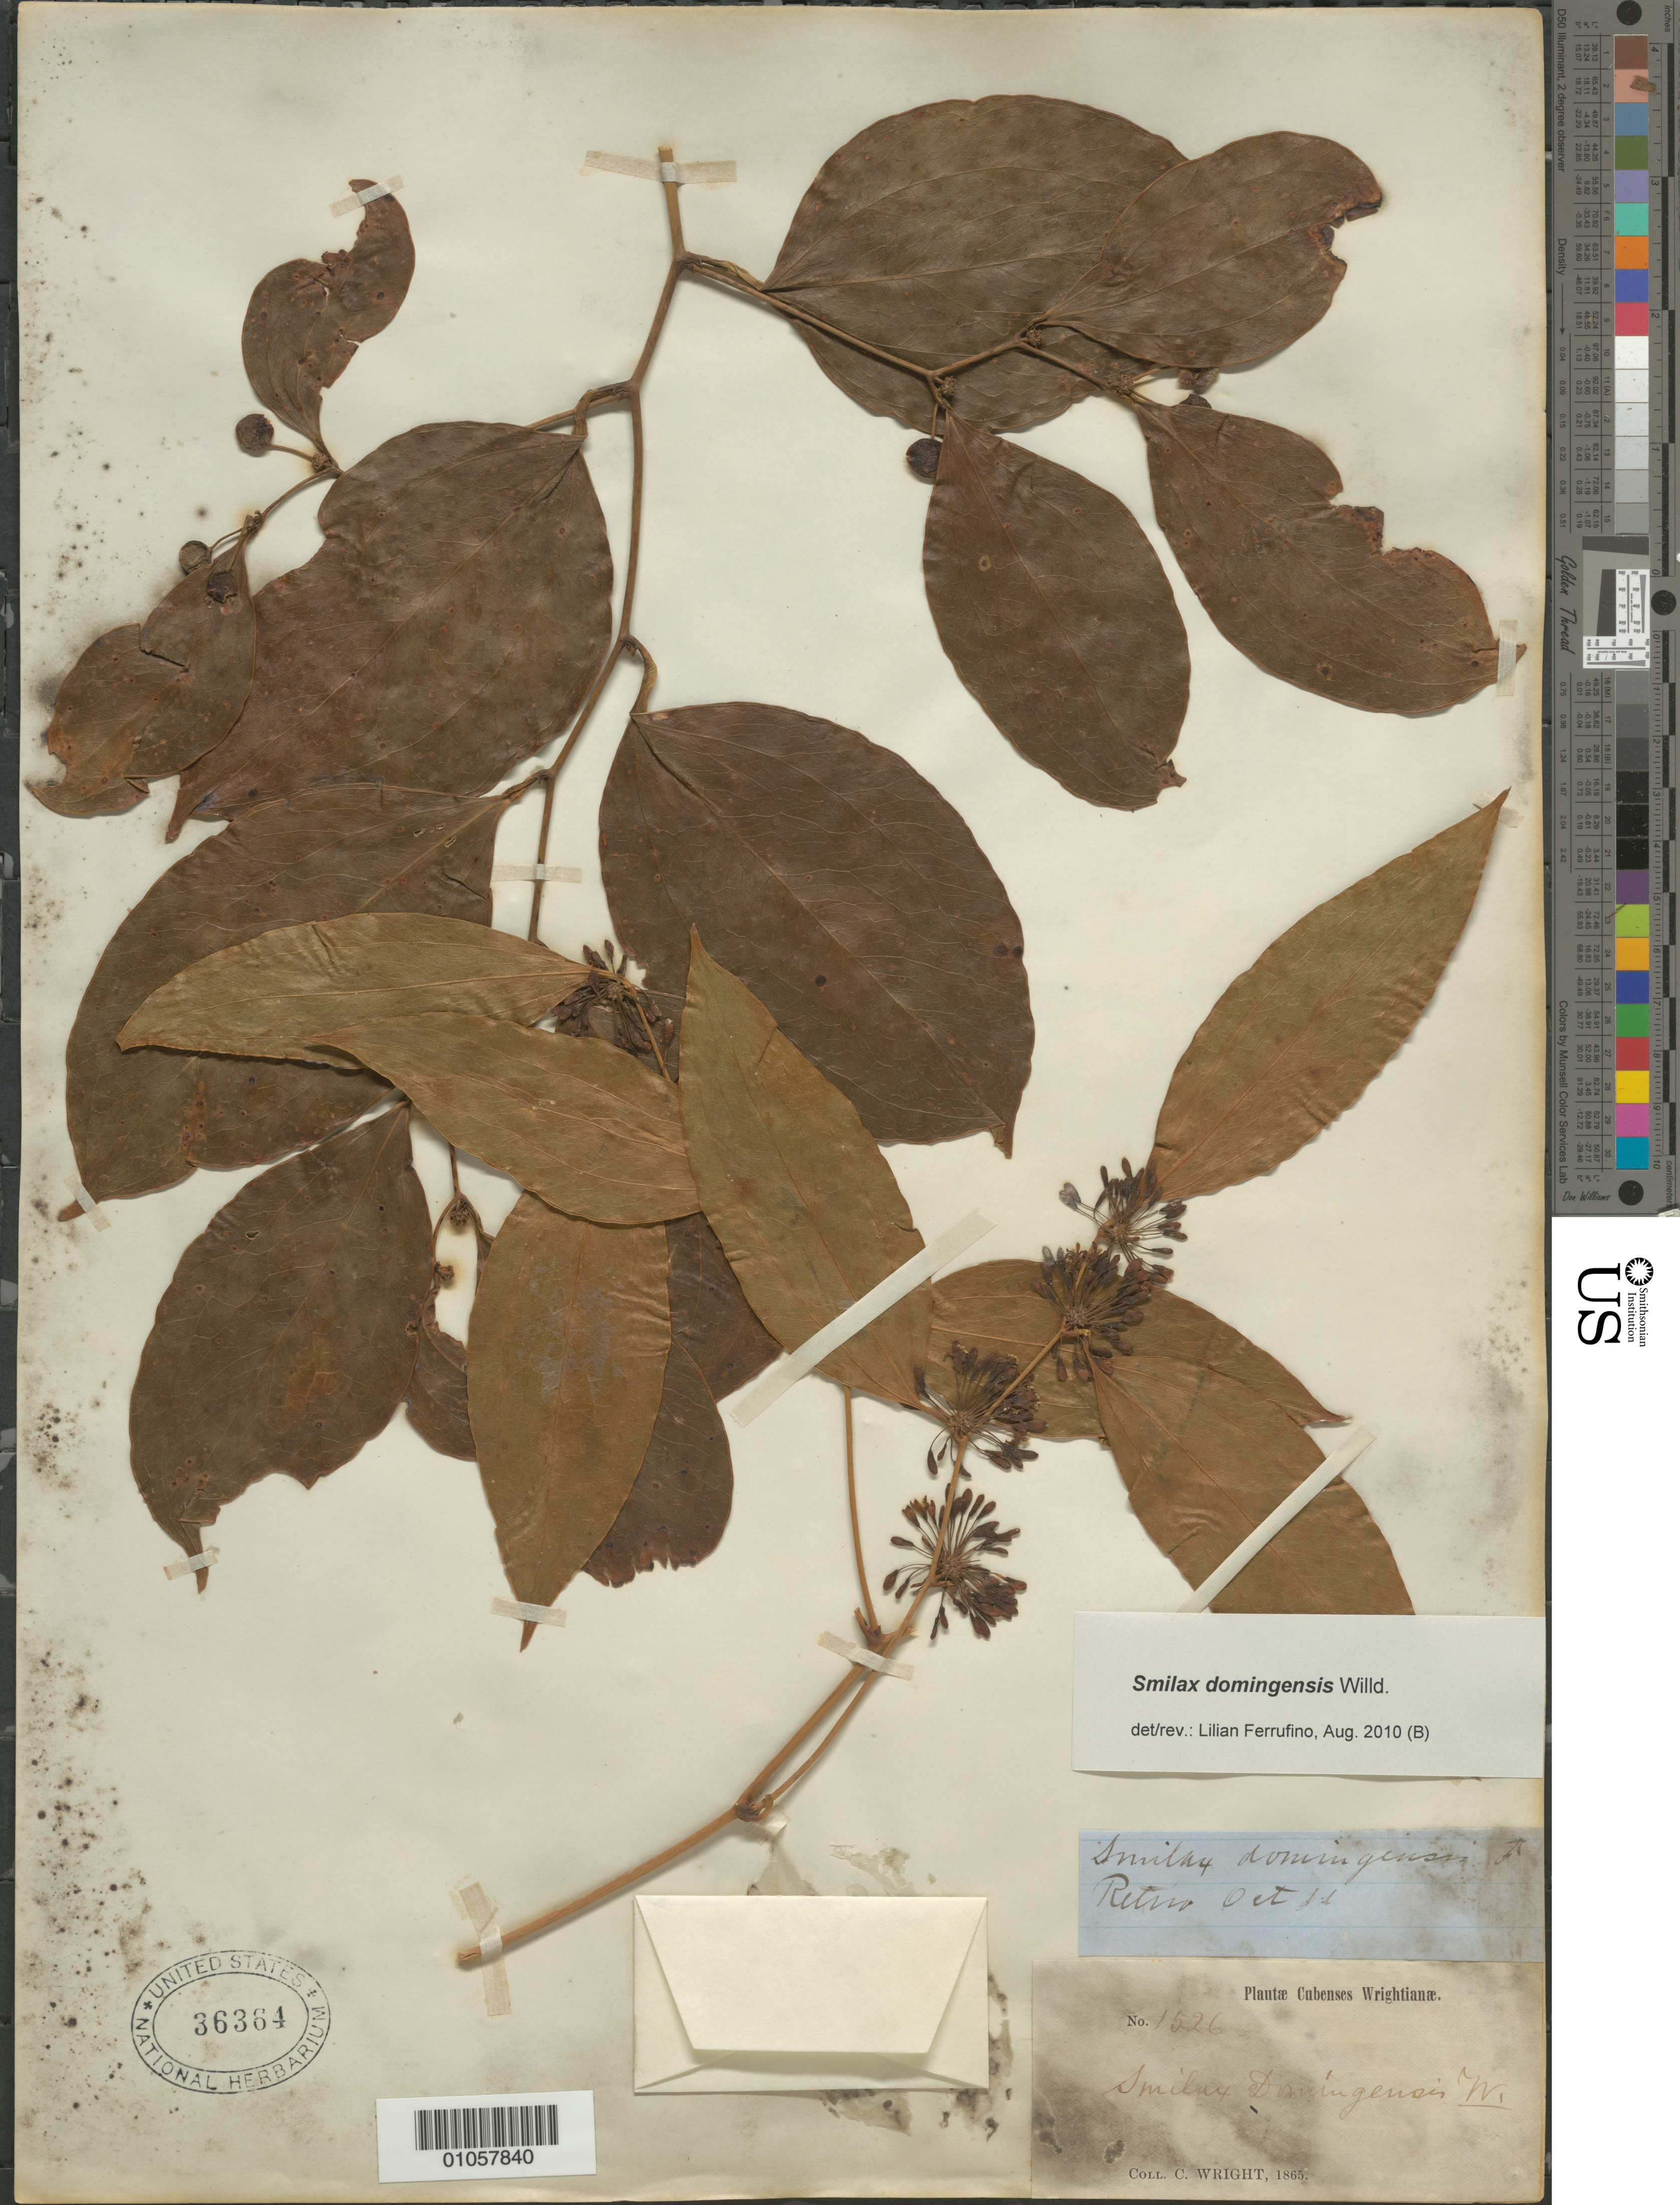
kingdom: Plantae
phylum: Tracheophyta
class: Liliopsida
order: Liliales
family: Smilacaceae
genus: Smilax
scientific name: Smilax domingensis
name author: Willd.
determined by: Ferrufino, L., (USJ), Herbario Universidad de Costa Rica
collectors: C. Wright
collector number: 1526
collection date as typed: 1865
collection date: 1865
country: Cuba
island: Cuba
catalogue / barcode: US 36364